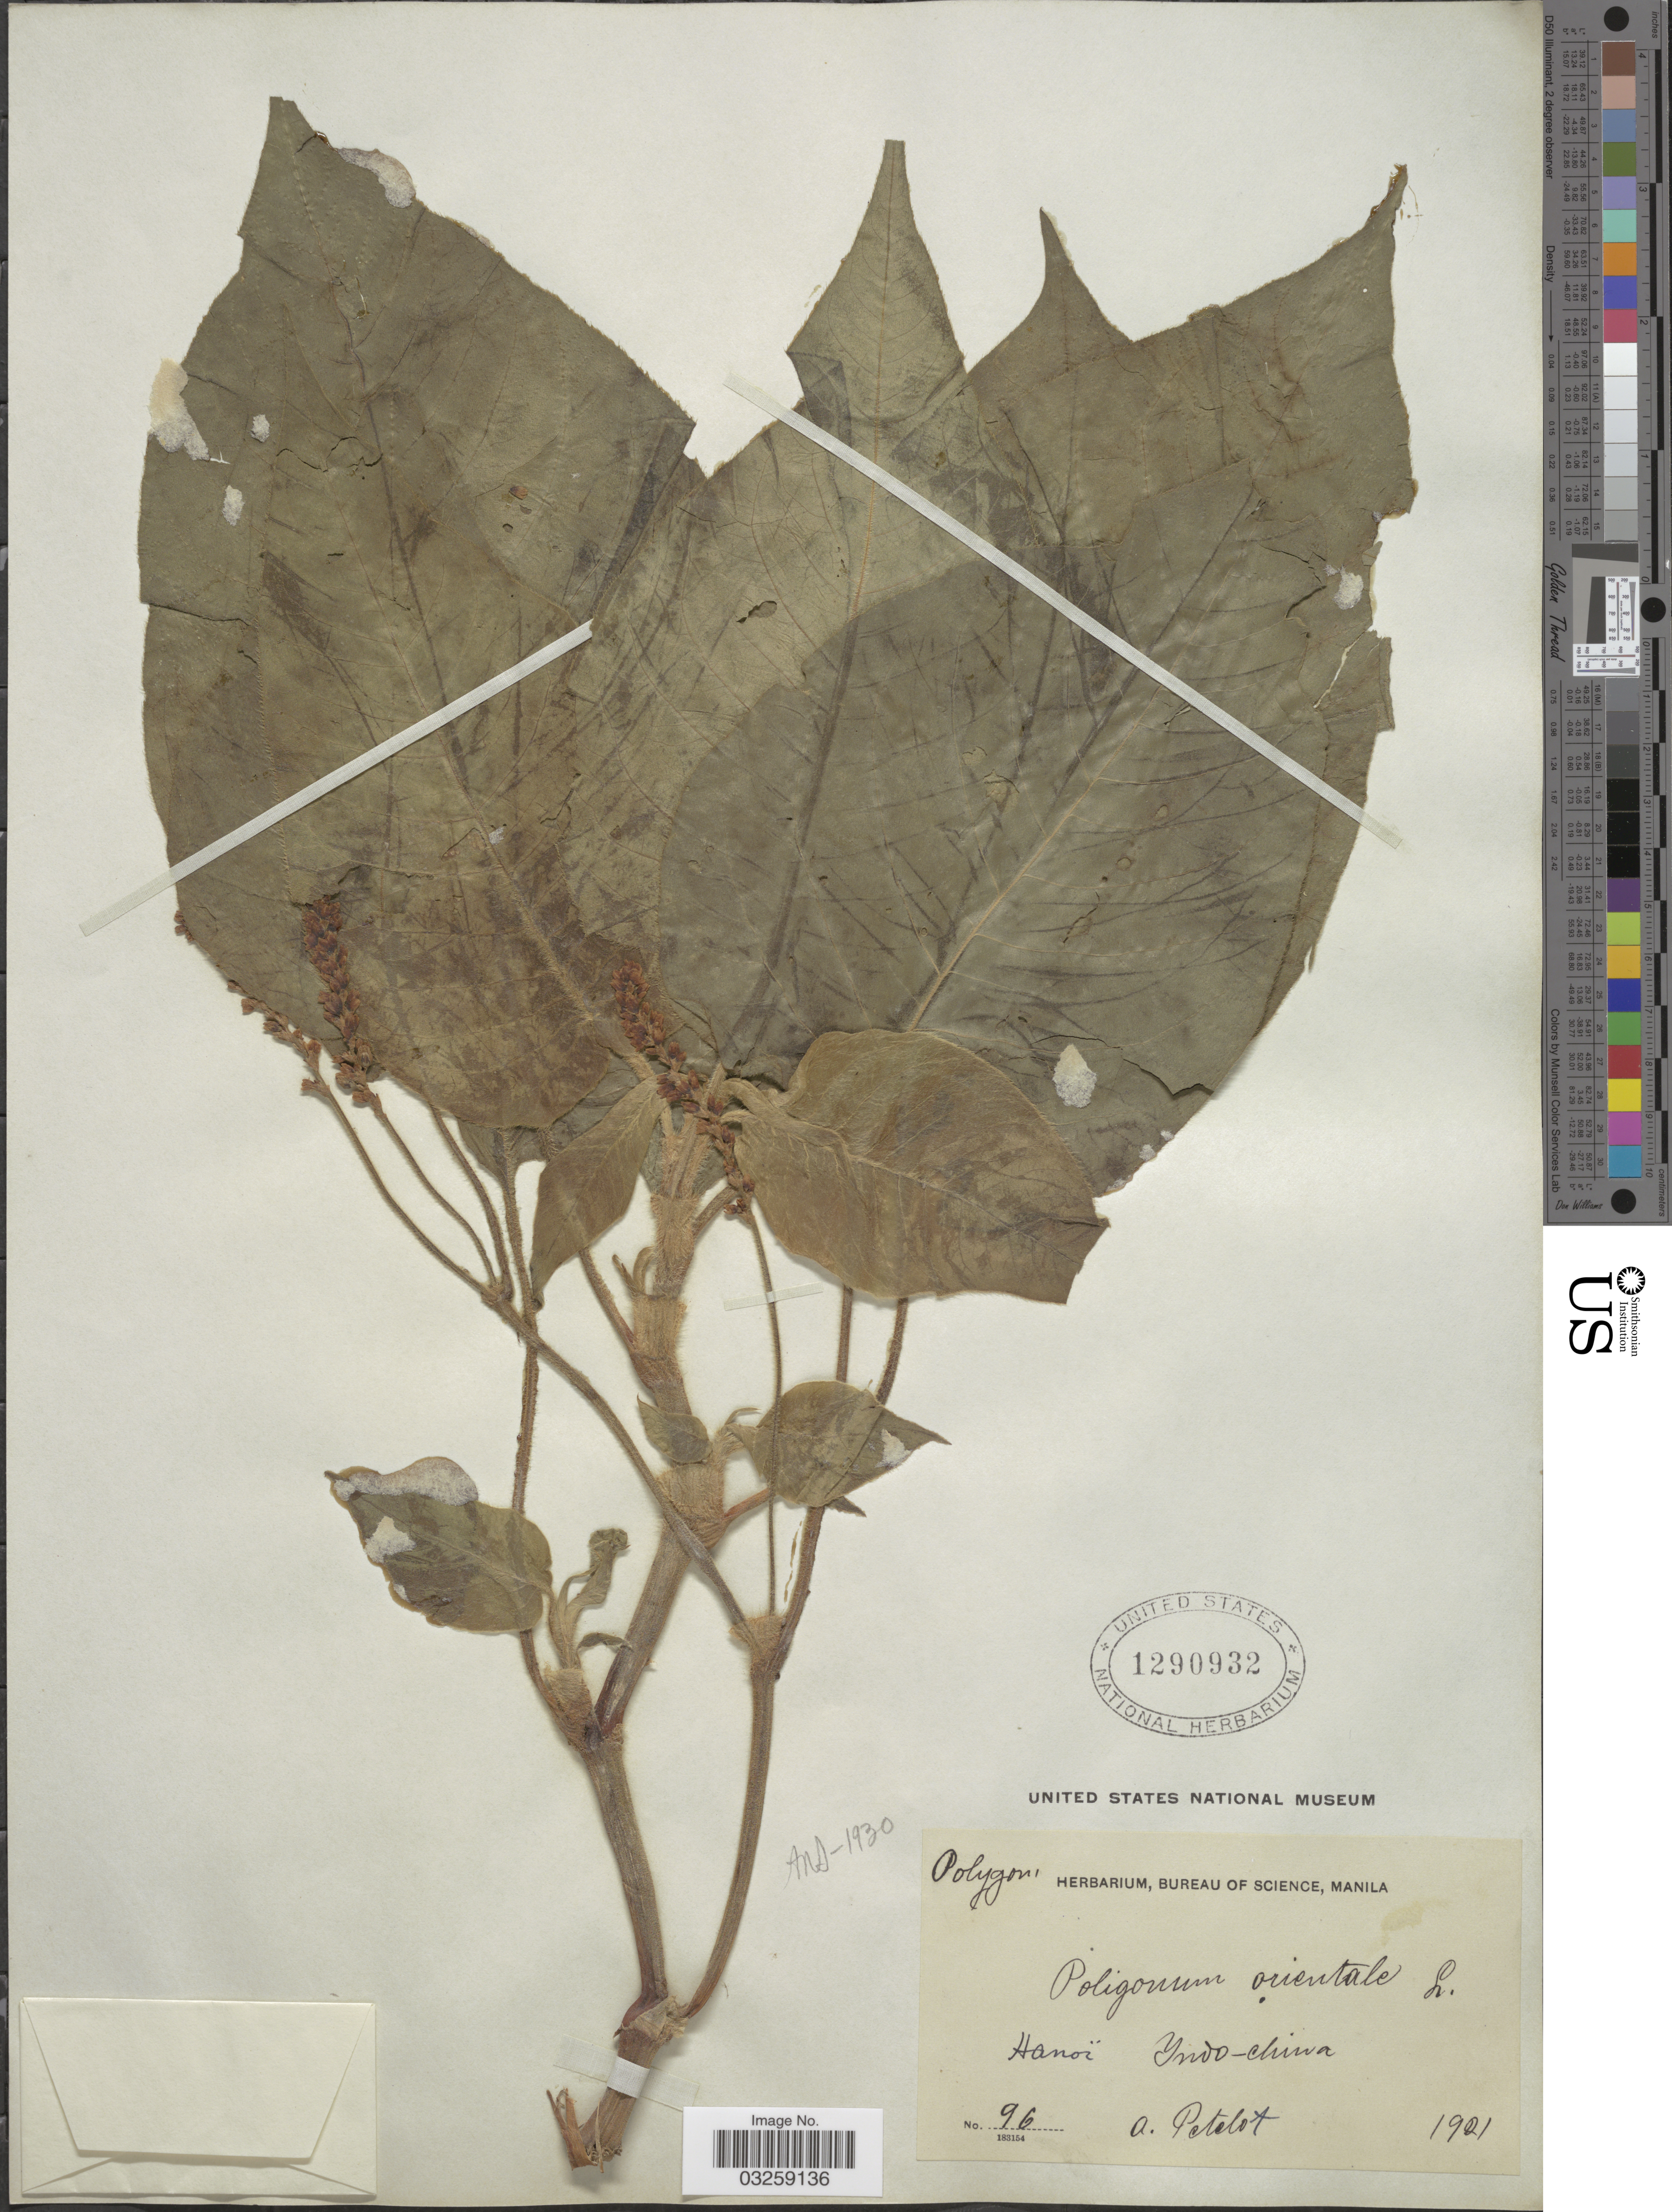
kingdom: Plantae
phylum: Tracheophyta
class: Magnoliopsida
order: Caryophyllales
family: Polygonaceae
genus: Polygonum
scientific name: Polygonum orientale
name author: L.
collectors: A. Petelot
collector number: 96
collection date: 1921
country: Vietnam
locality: Hanoï. Indo-China.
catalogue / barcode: US 1290932